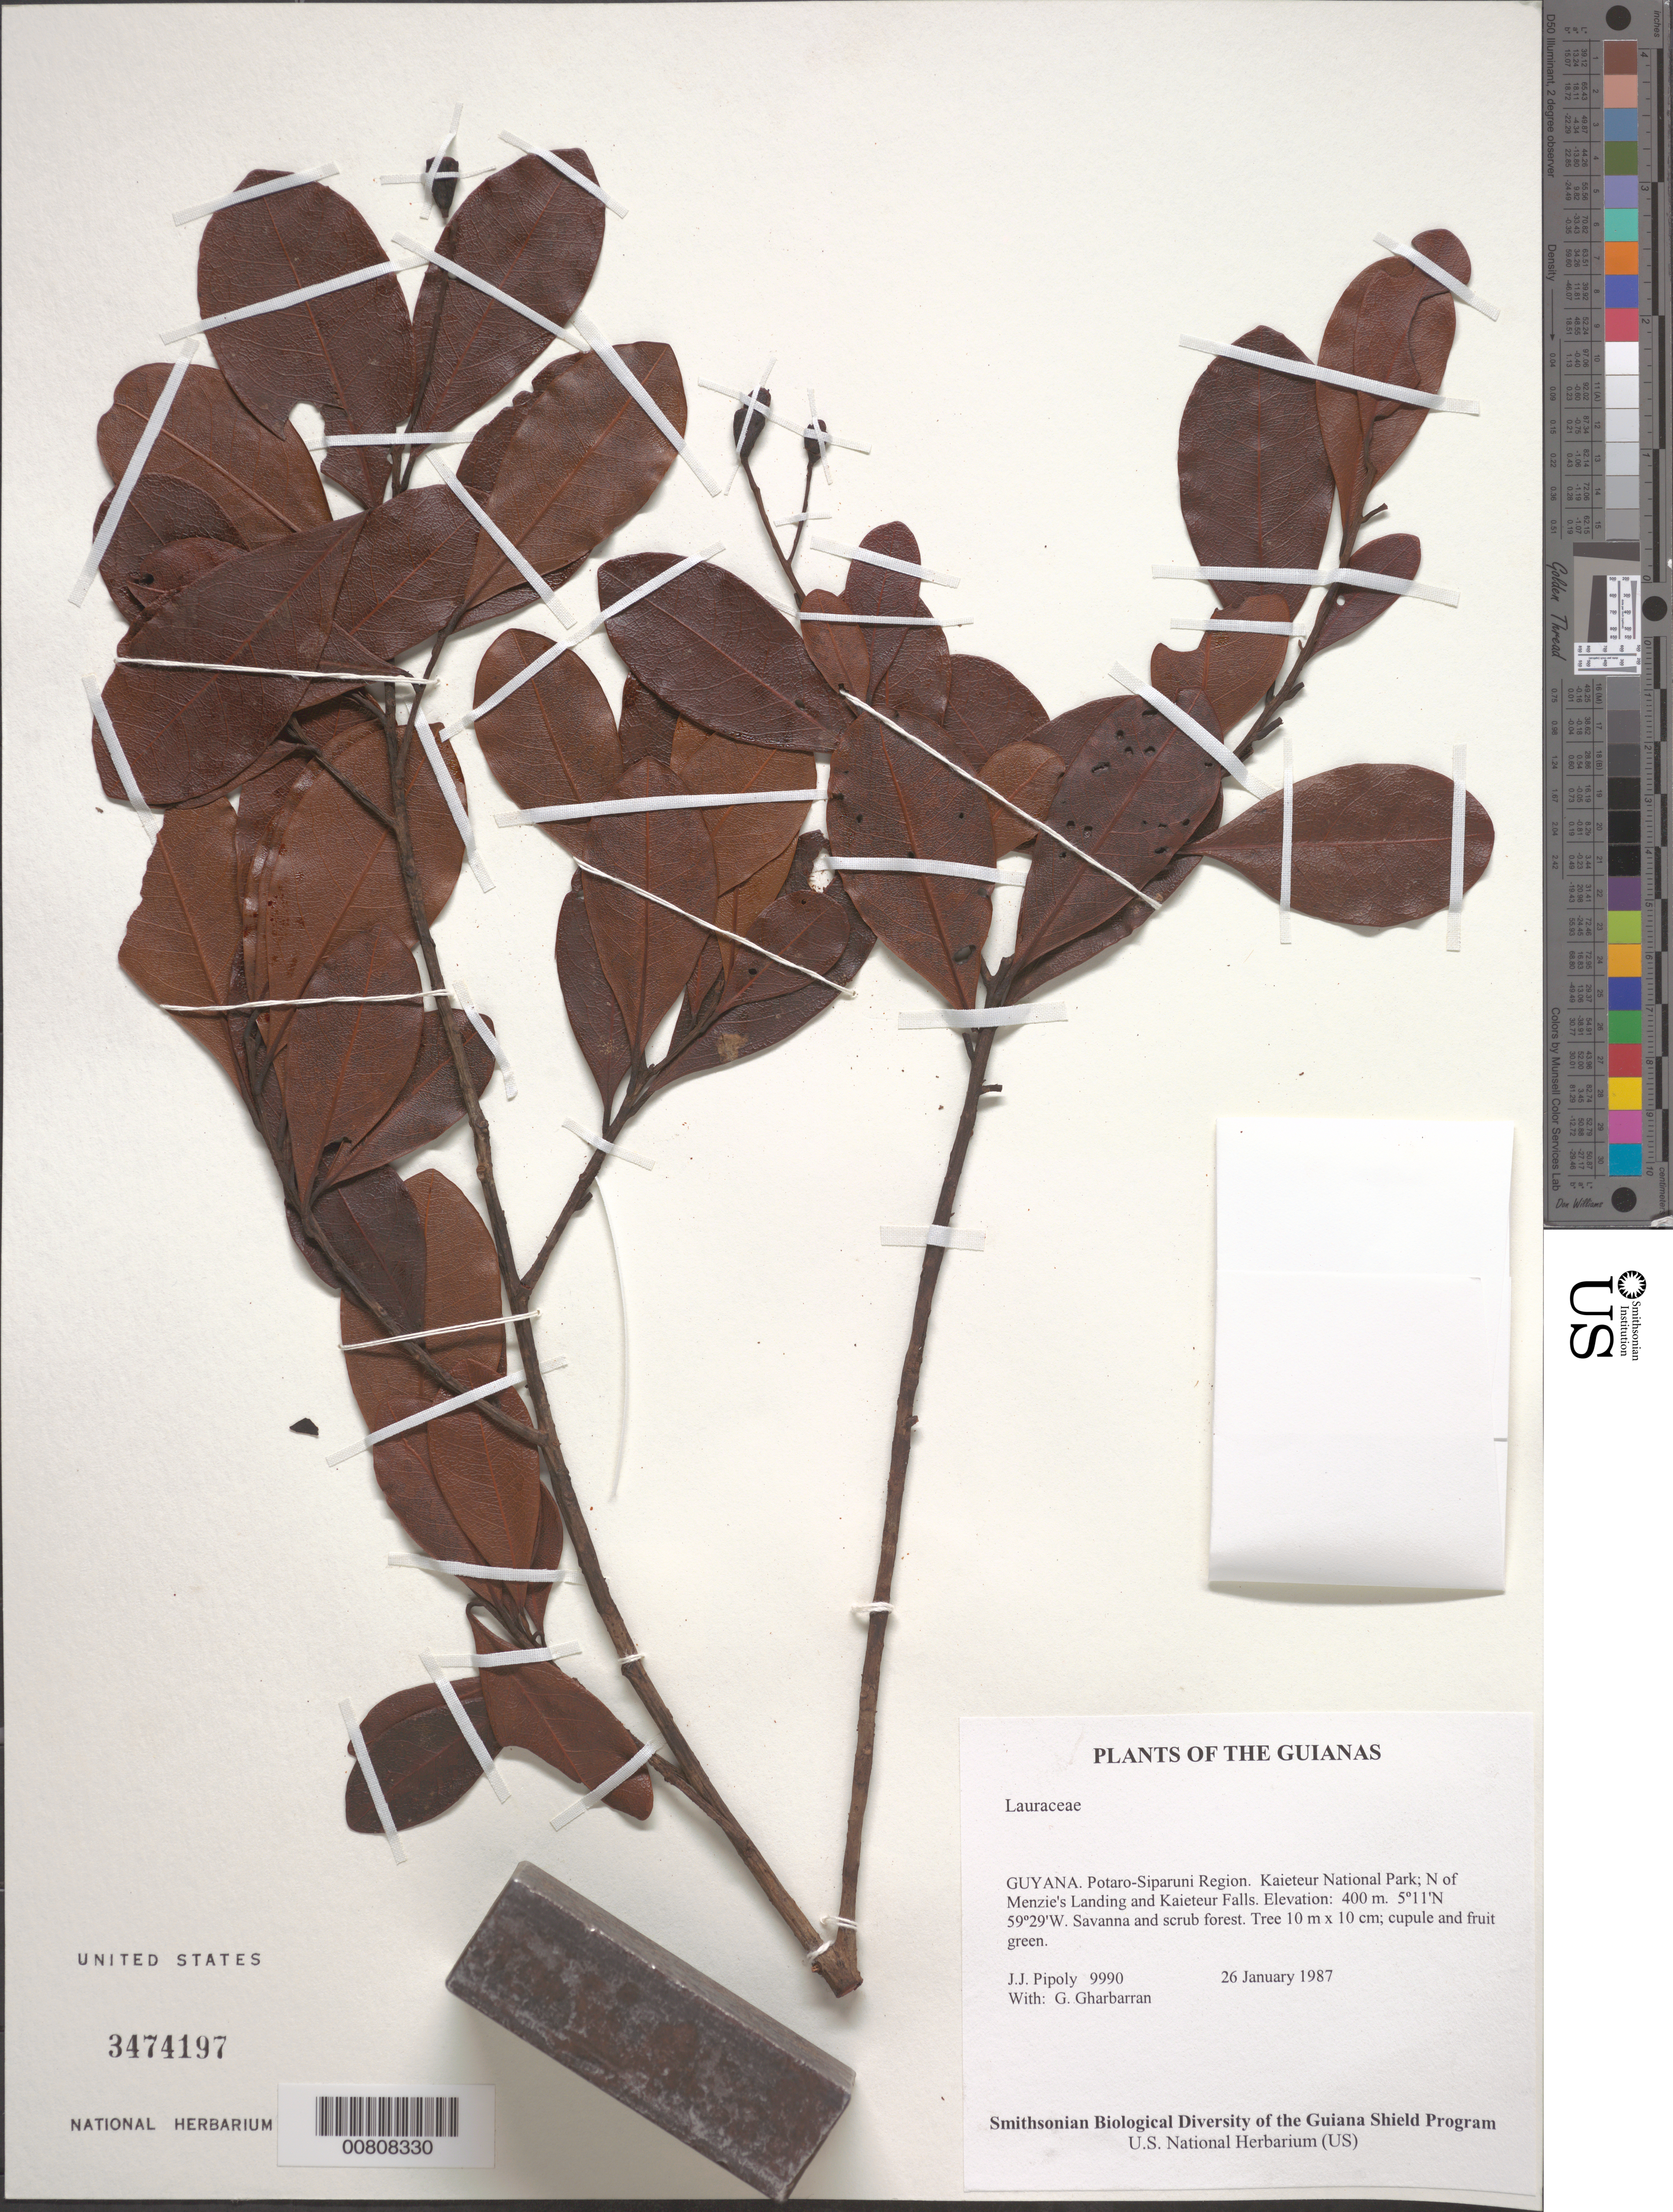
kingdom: Plantae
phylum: Tracheophyta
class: Magnoliopsida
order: Laurales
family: Lauraceae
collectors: J. J. Pipoly & G. Gharbarran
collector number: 9990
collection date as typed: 26 January 1987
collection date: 1987-01-26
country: Guyana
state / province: Potaro-Siparuni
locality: Kaieteur National Park; N of Menzie's Landing and Kaieteur Falls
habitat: Savanna and scrub forest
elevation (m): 400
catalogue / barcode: US 3474197